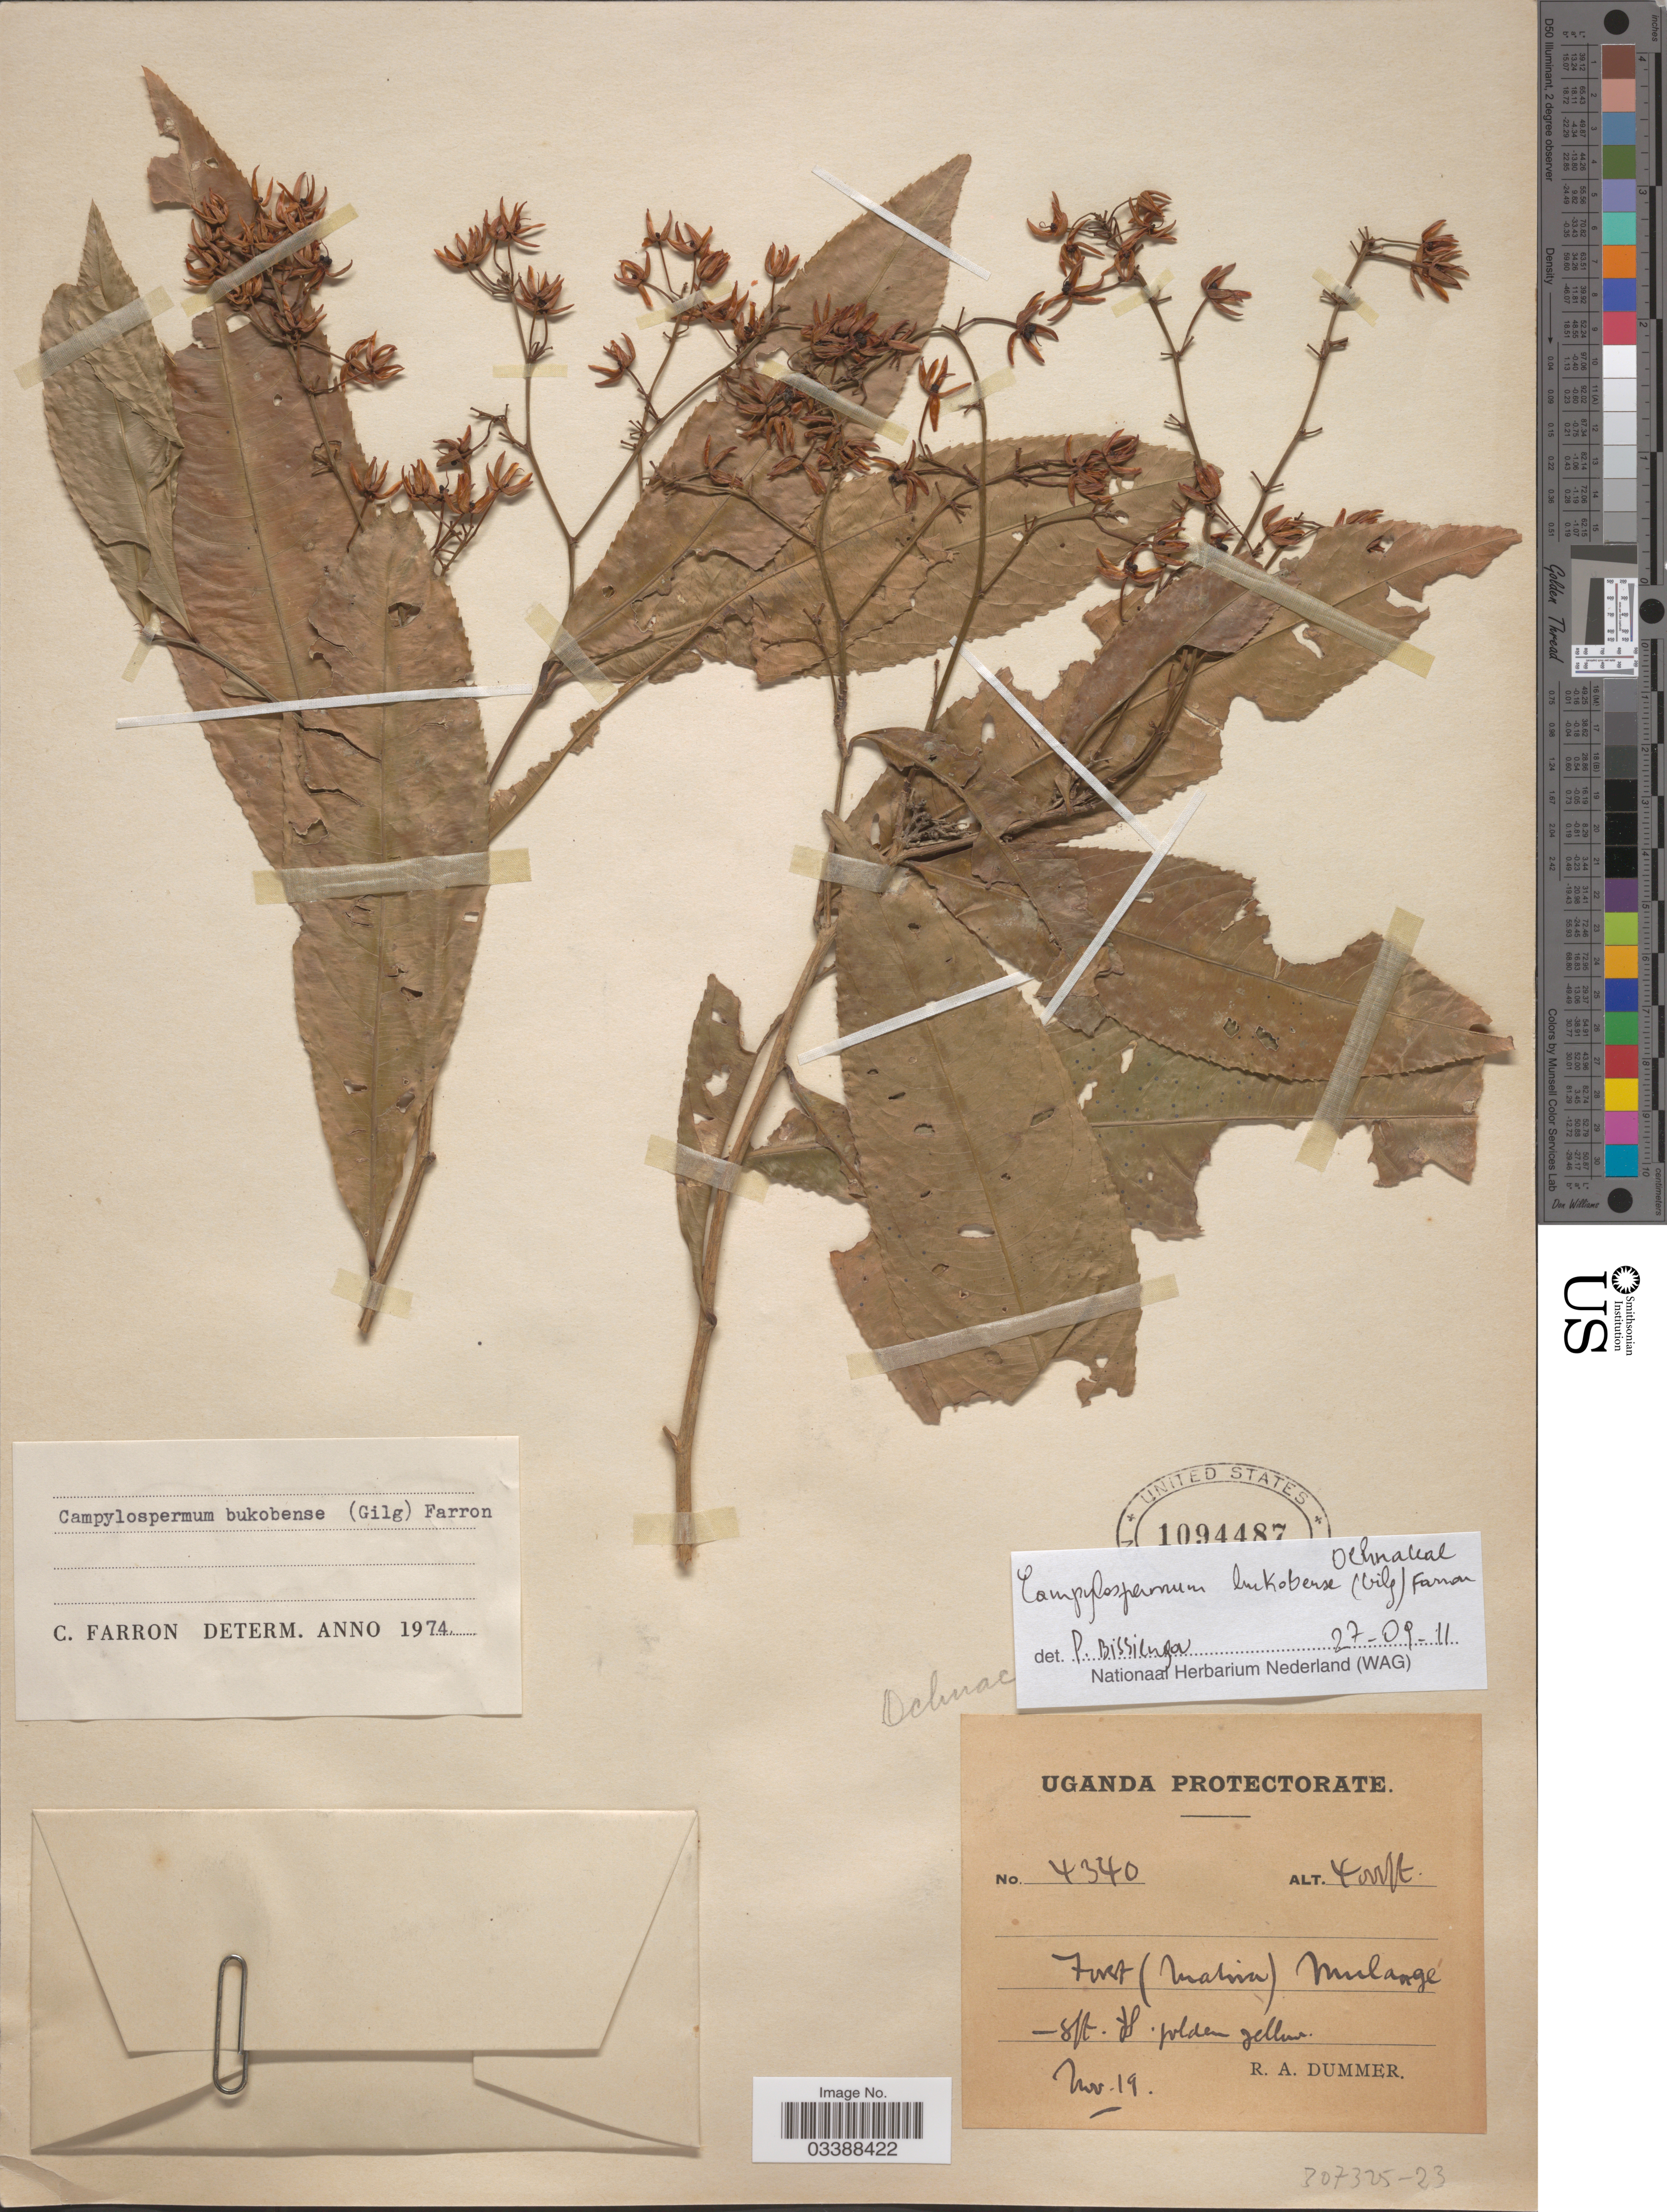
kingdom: Plantae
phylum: Tracheophyta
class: Magnoliopsida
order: Malpighiales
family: Ochnaceae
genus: Campylospermum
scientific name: Campylospermum bukobense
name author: (Gilg) Farron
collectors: R. Dümmer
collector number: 4340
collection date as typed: Transcribed d/m/y: /11/19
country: Uganda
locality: Foret (Mabira) Mulangé.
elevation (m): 1219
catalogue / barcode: US 1094487